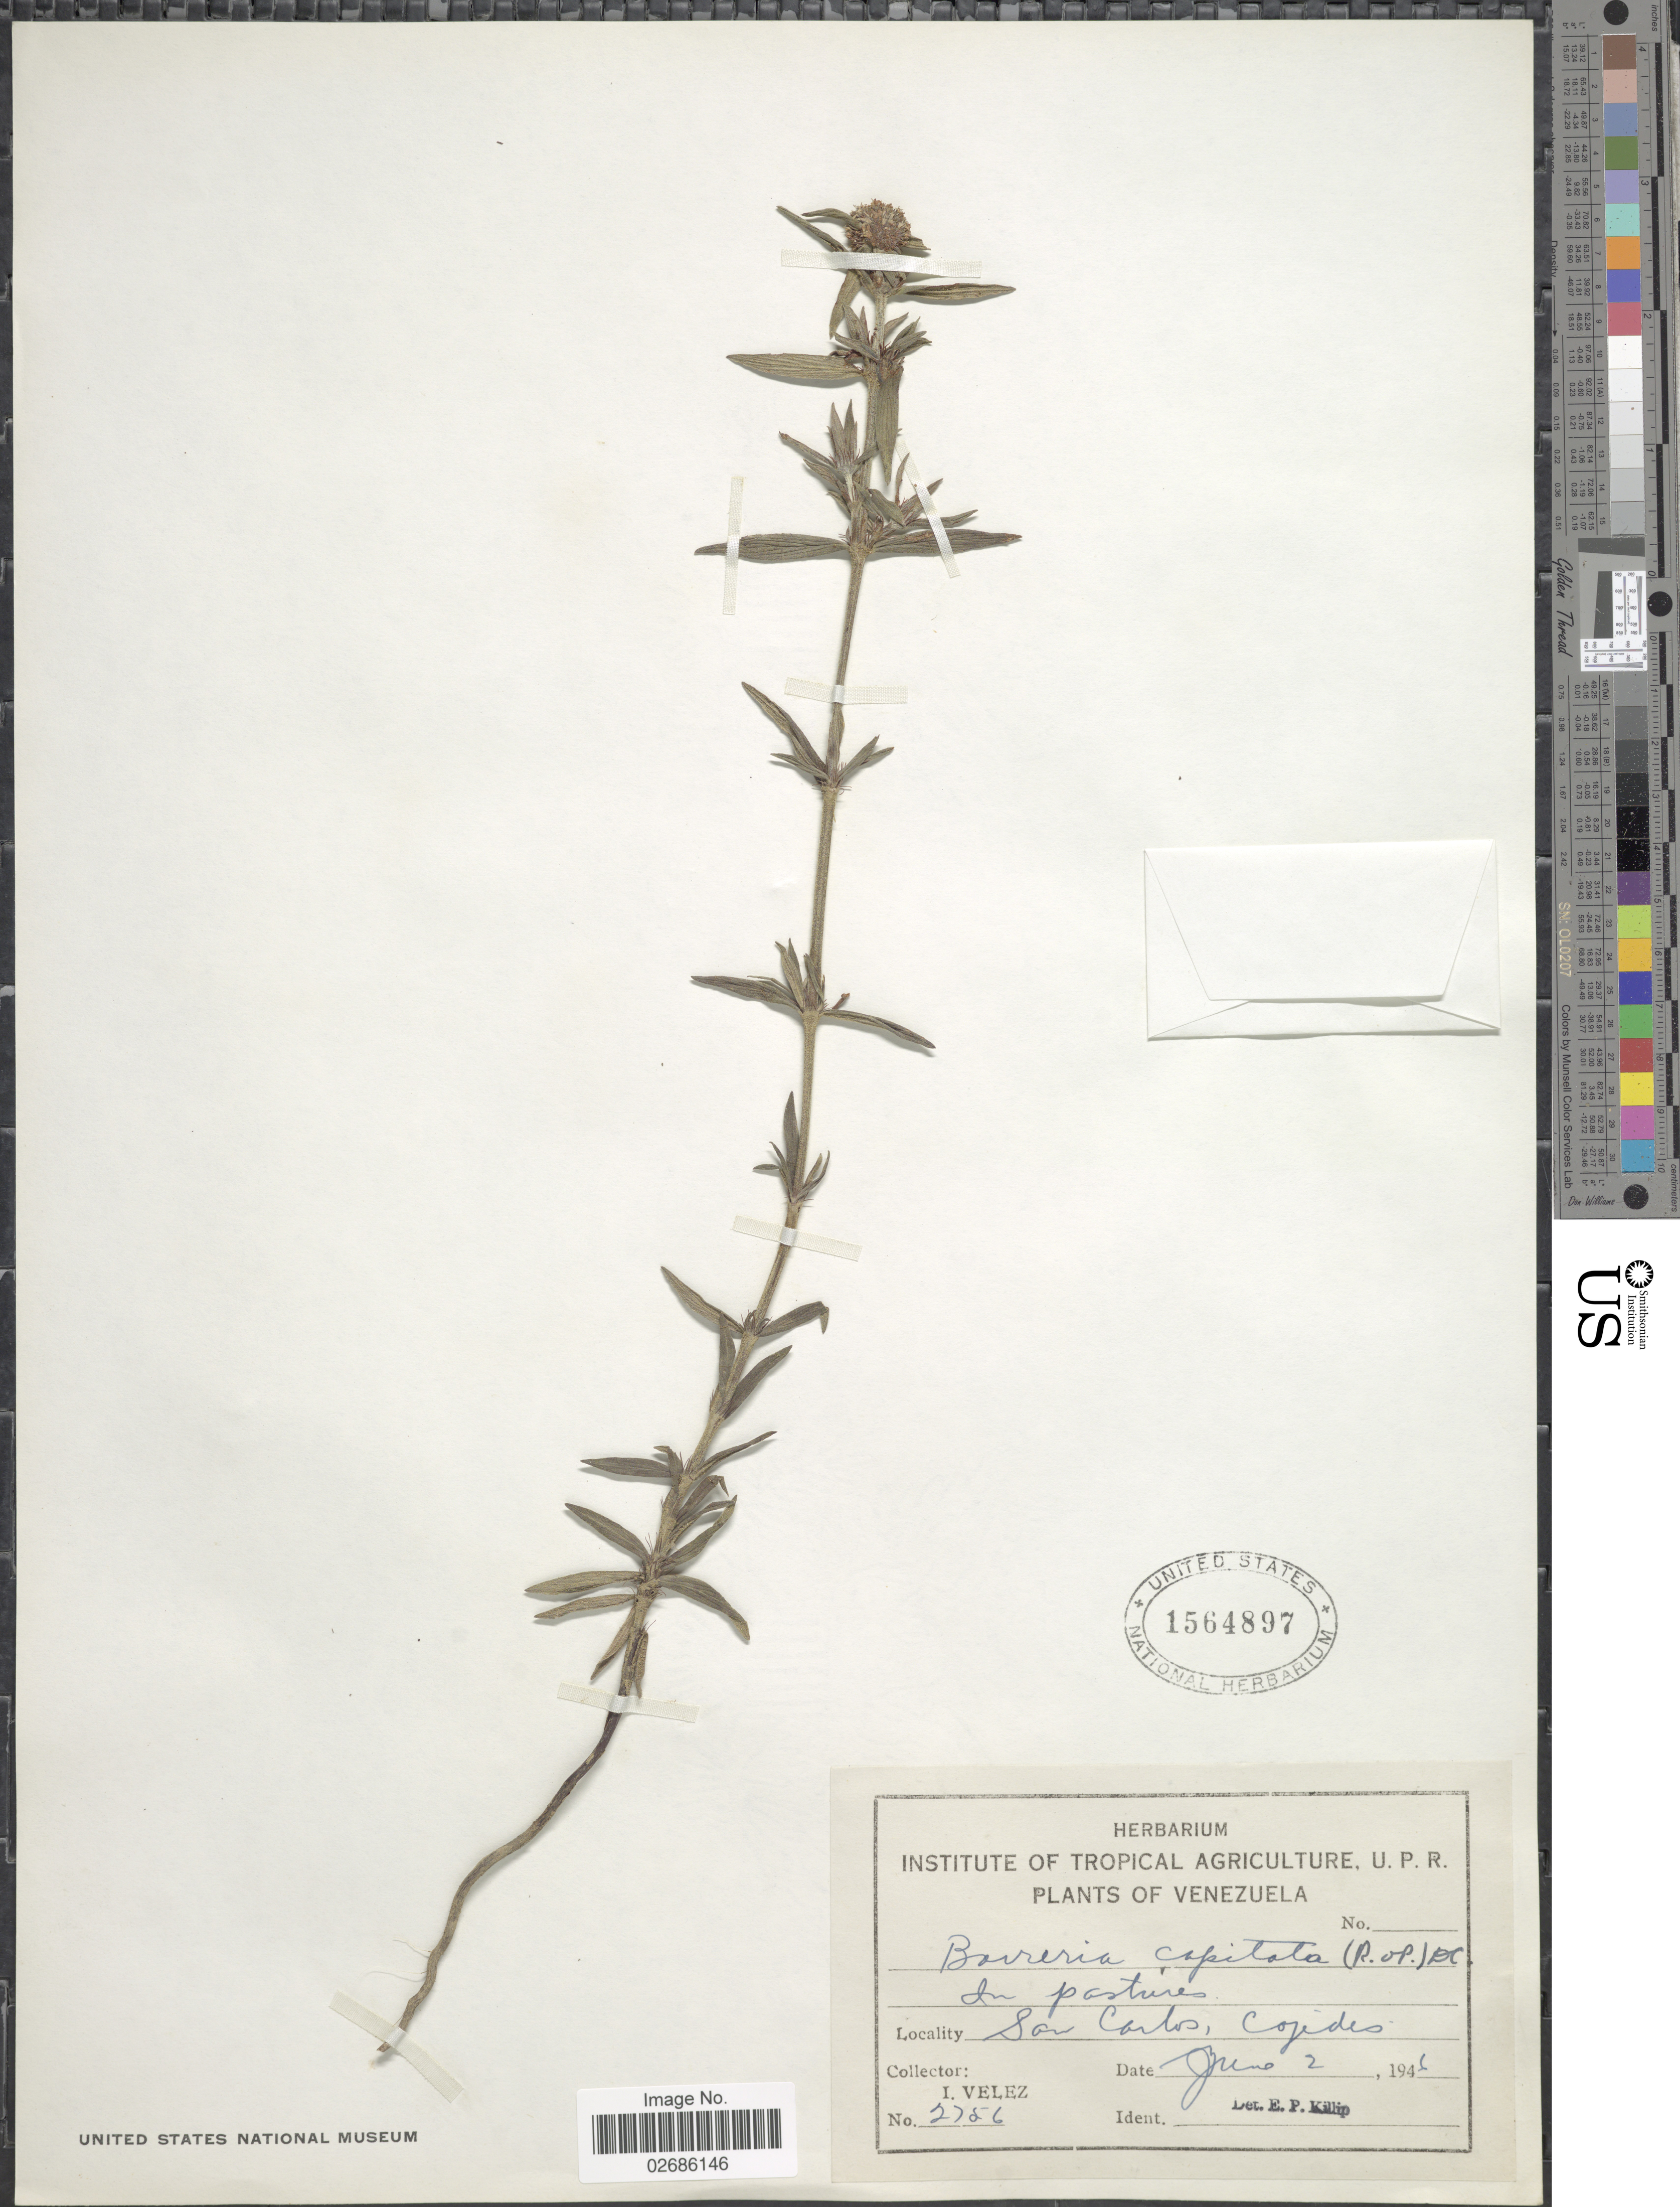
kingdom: Plantae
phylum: Tracheophyta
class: Magnoliopsida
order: Gentianales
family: Rubiaceae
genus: Borreria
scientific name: Borreria capitata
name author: (Ruiz & Pav.) DC.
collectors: I. Velez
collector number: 2756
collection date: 1946-06-02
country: Venezuela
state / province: Cojedes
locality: San Carlos.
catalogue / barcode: US 1564897